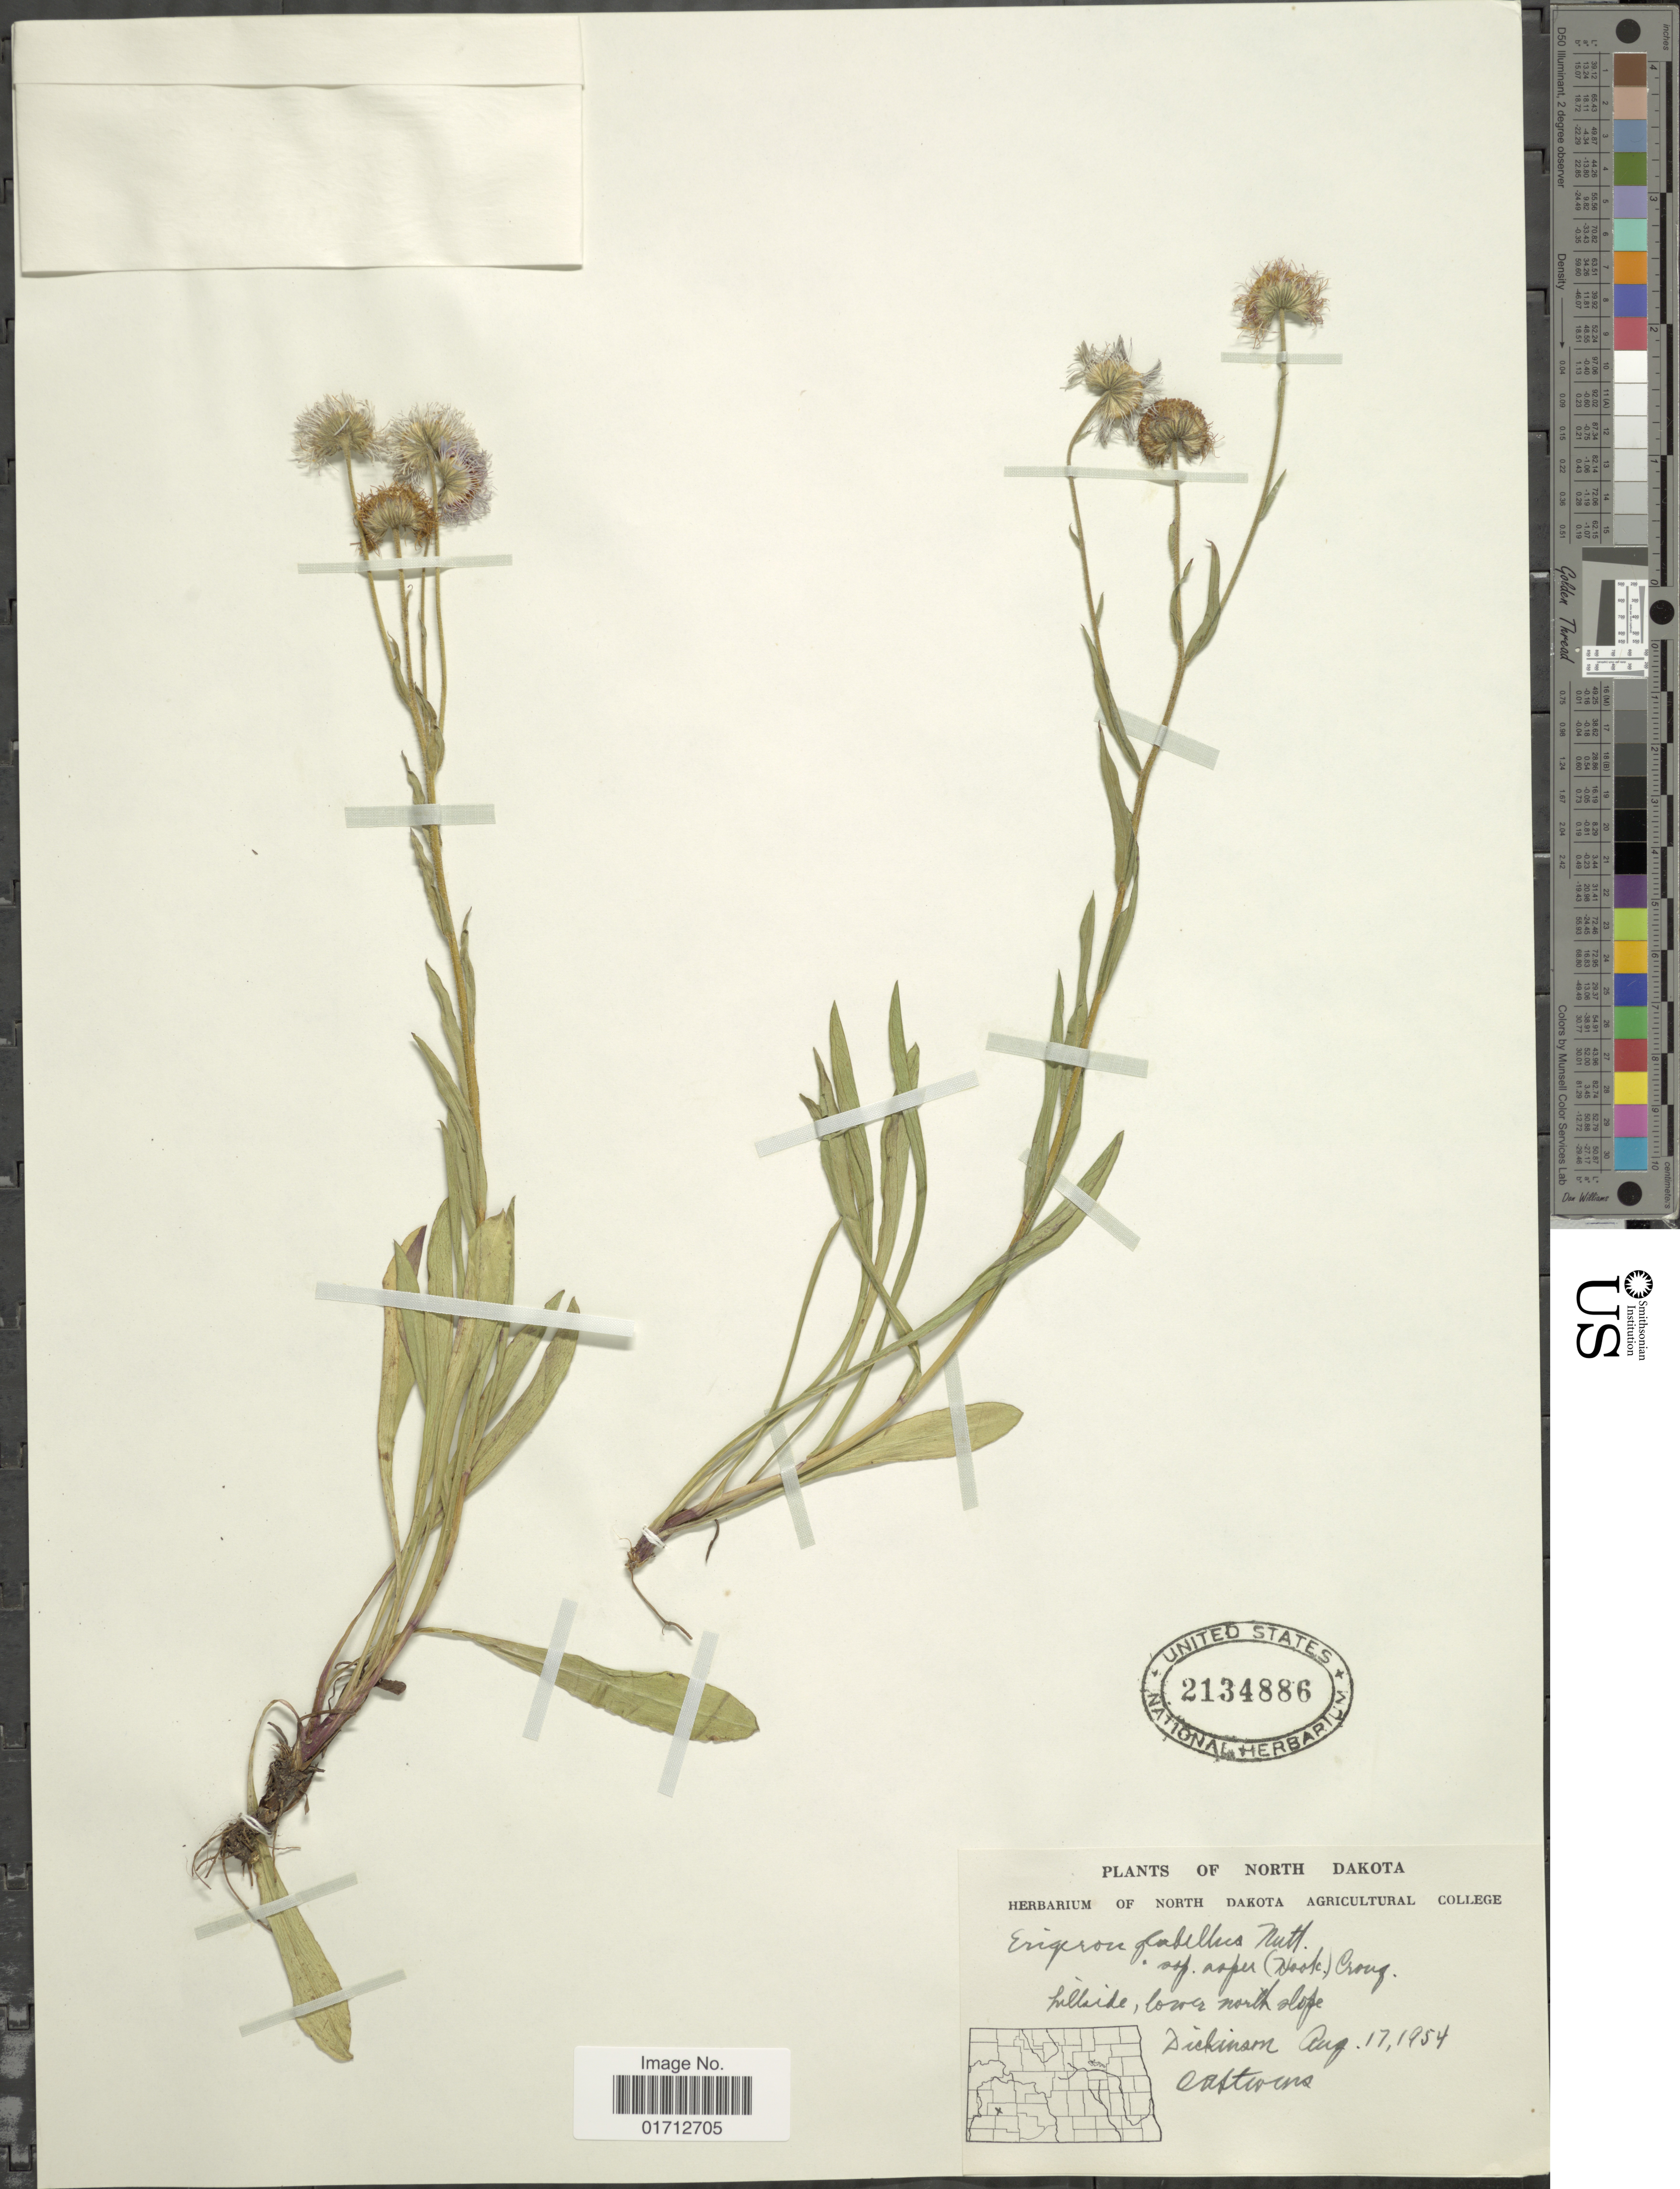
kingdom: Plantae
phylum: Tracheophyta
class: Magnoliopsida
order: Asterales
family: Asteraceae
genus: Erigeron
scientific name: Erigeron glabellus subsp. asper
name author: (Hook.) Cronq.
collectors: E. Stevens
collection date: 1954-08-17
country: United States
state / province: North Dakota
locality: North Dakota, hillside, lower north slope, Dickinson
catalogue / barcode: US 2134886